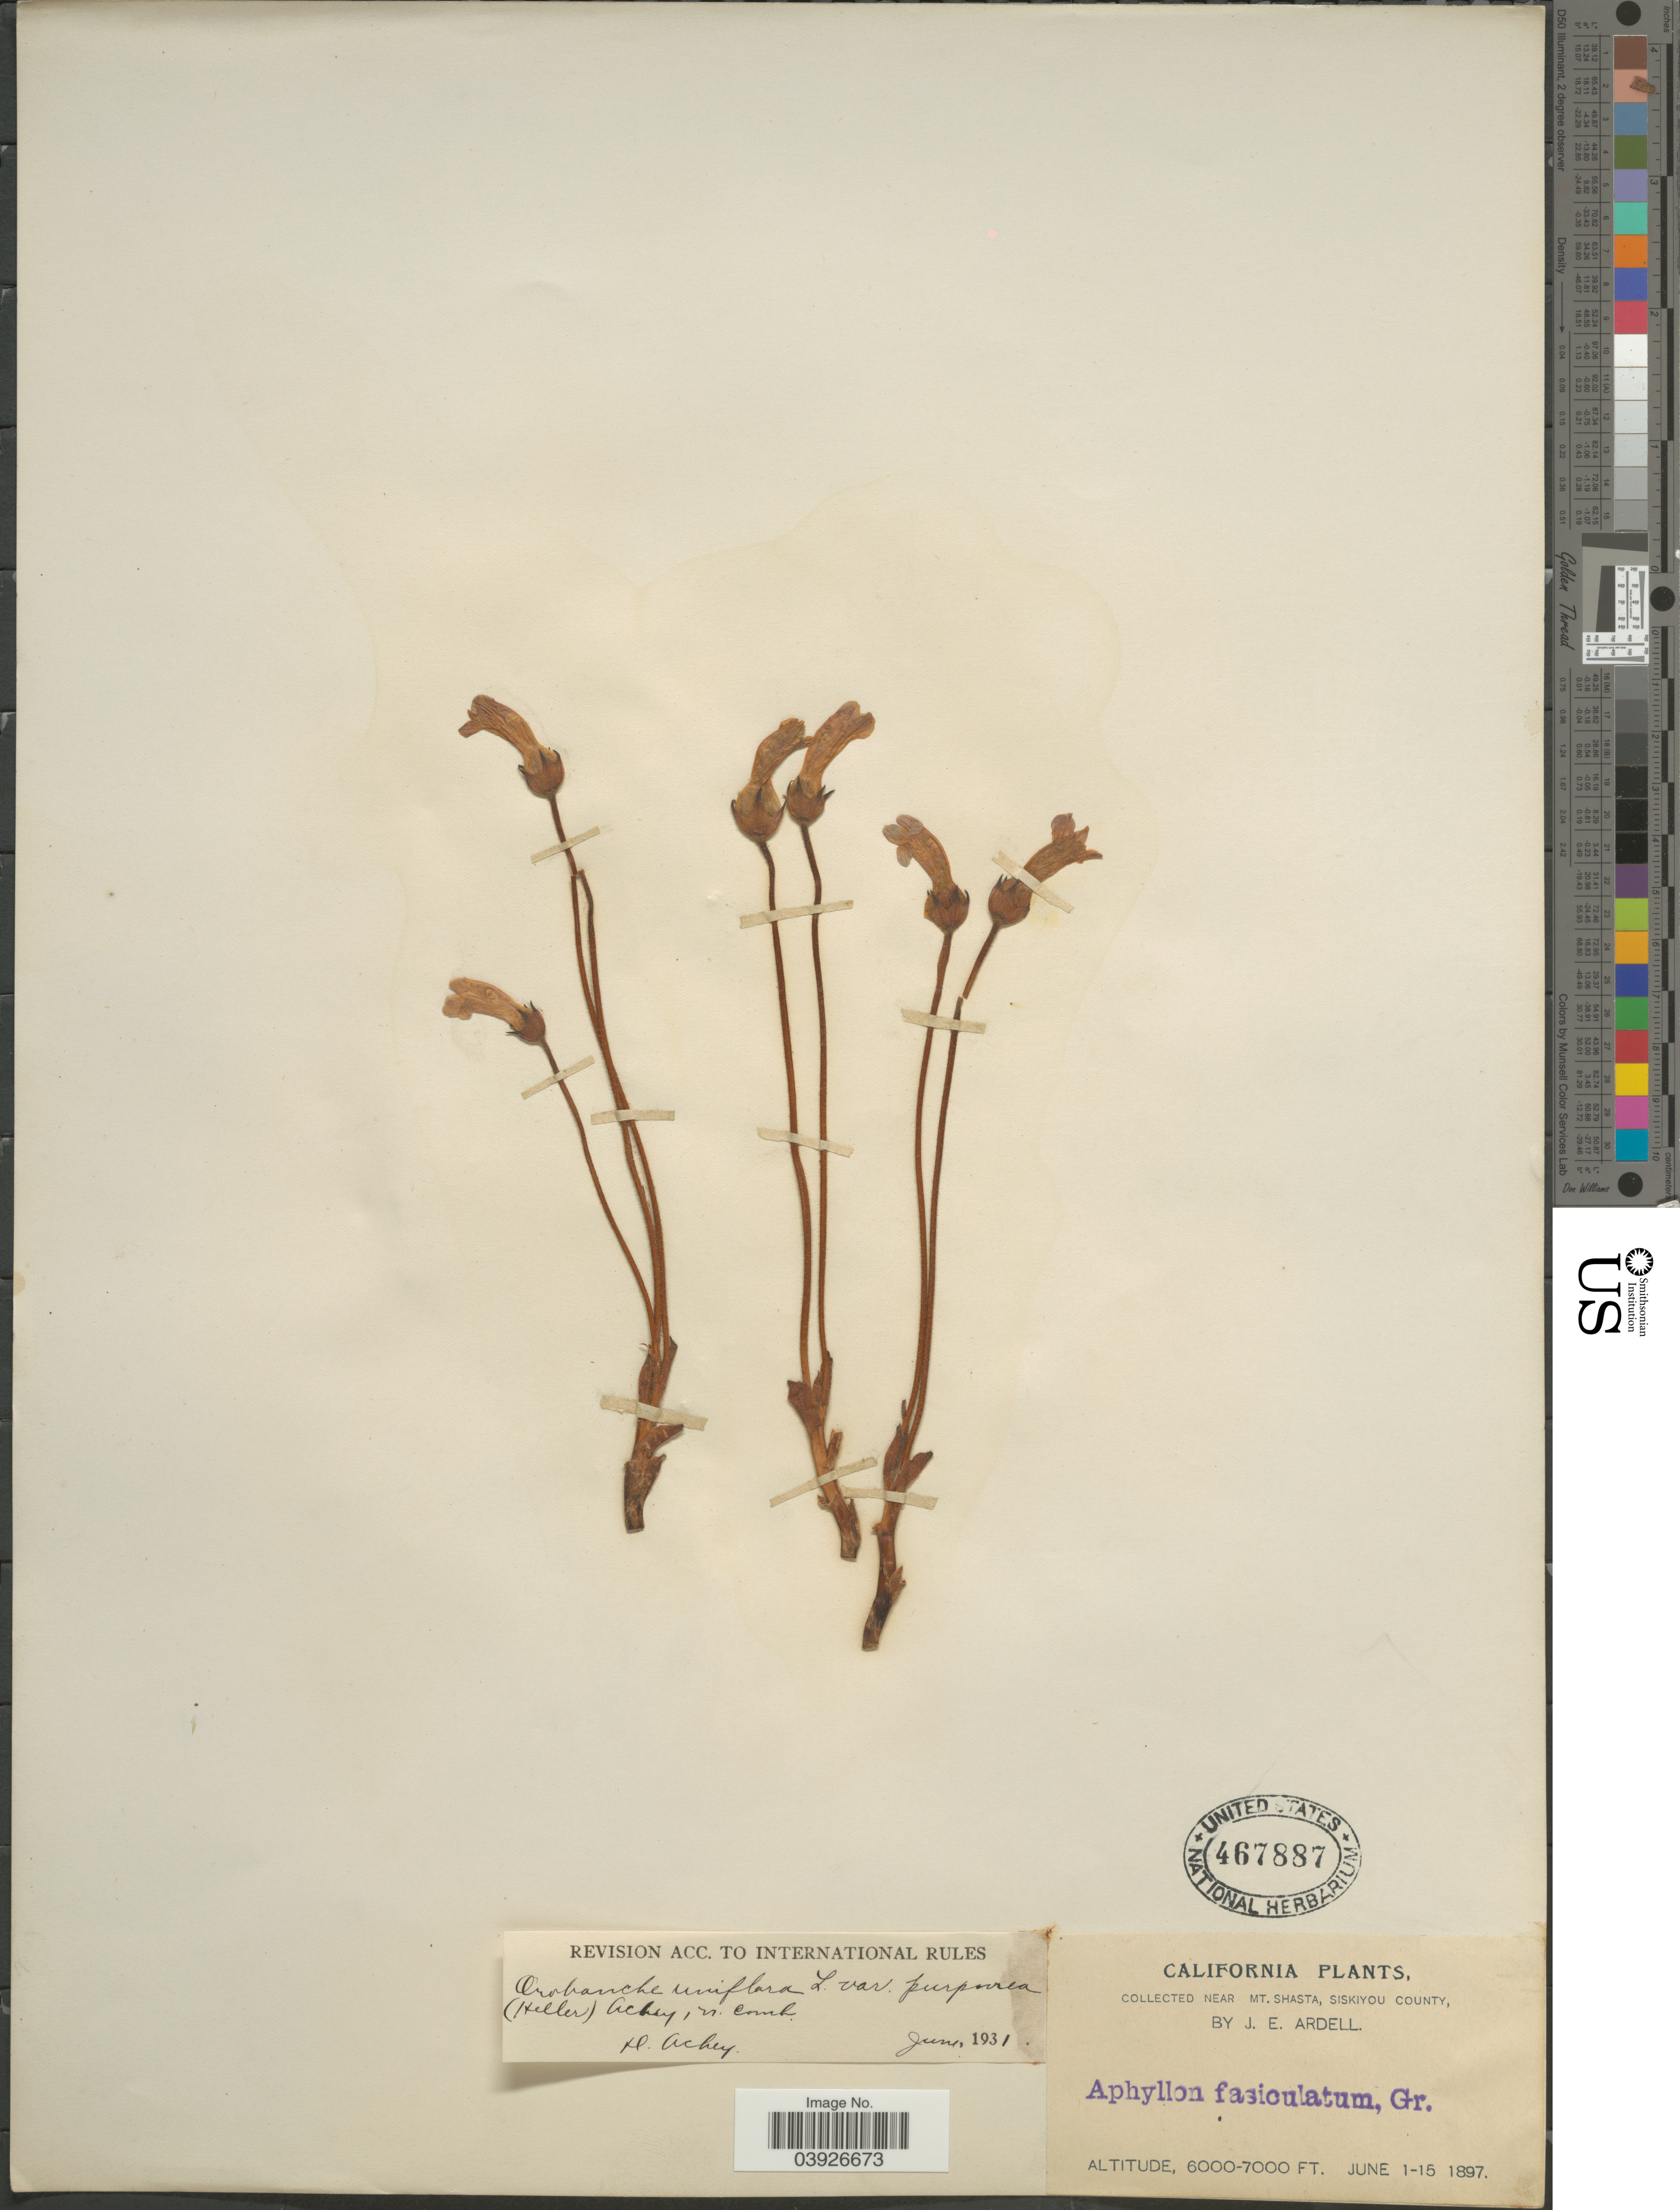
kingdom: Plantae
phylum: Tracheophyta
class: Magnoliopsida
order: Lamiales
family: Orobanchaceae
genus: Aphyllon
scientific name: Aphyllon purpureum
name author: (A. Heller) Holub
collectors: J. Ardell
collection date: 1897-06-01/1897-06-15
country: United States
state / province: California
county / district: Siskiyou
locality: Near Mt. Shasta, Siskiyou County.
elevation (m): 1829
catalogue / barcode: US 467887